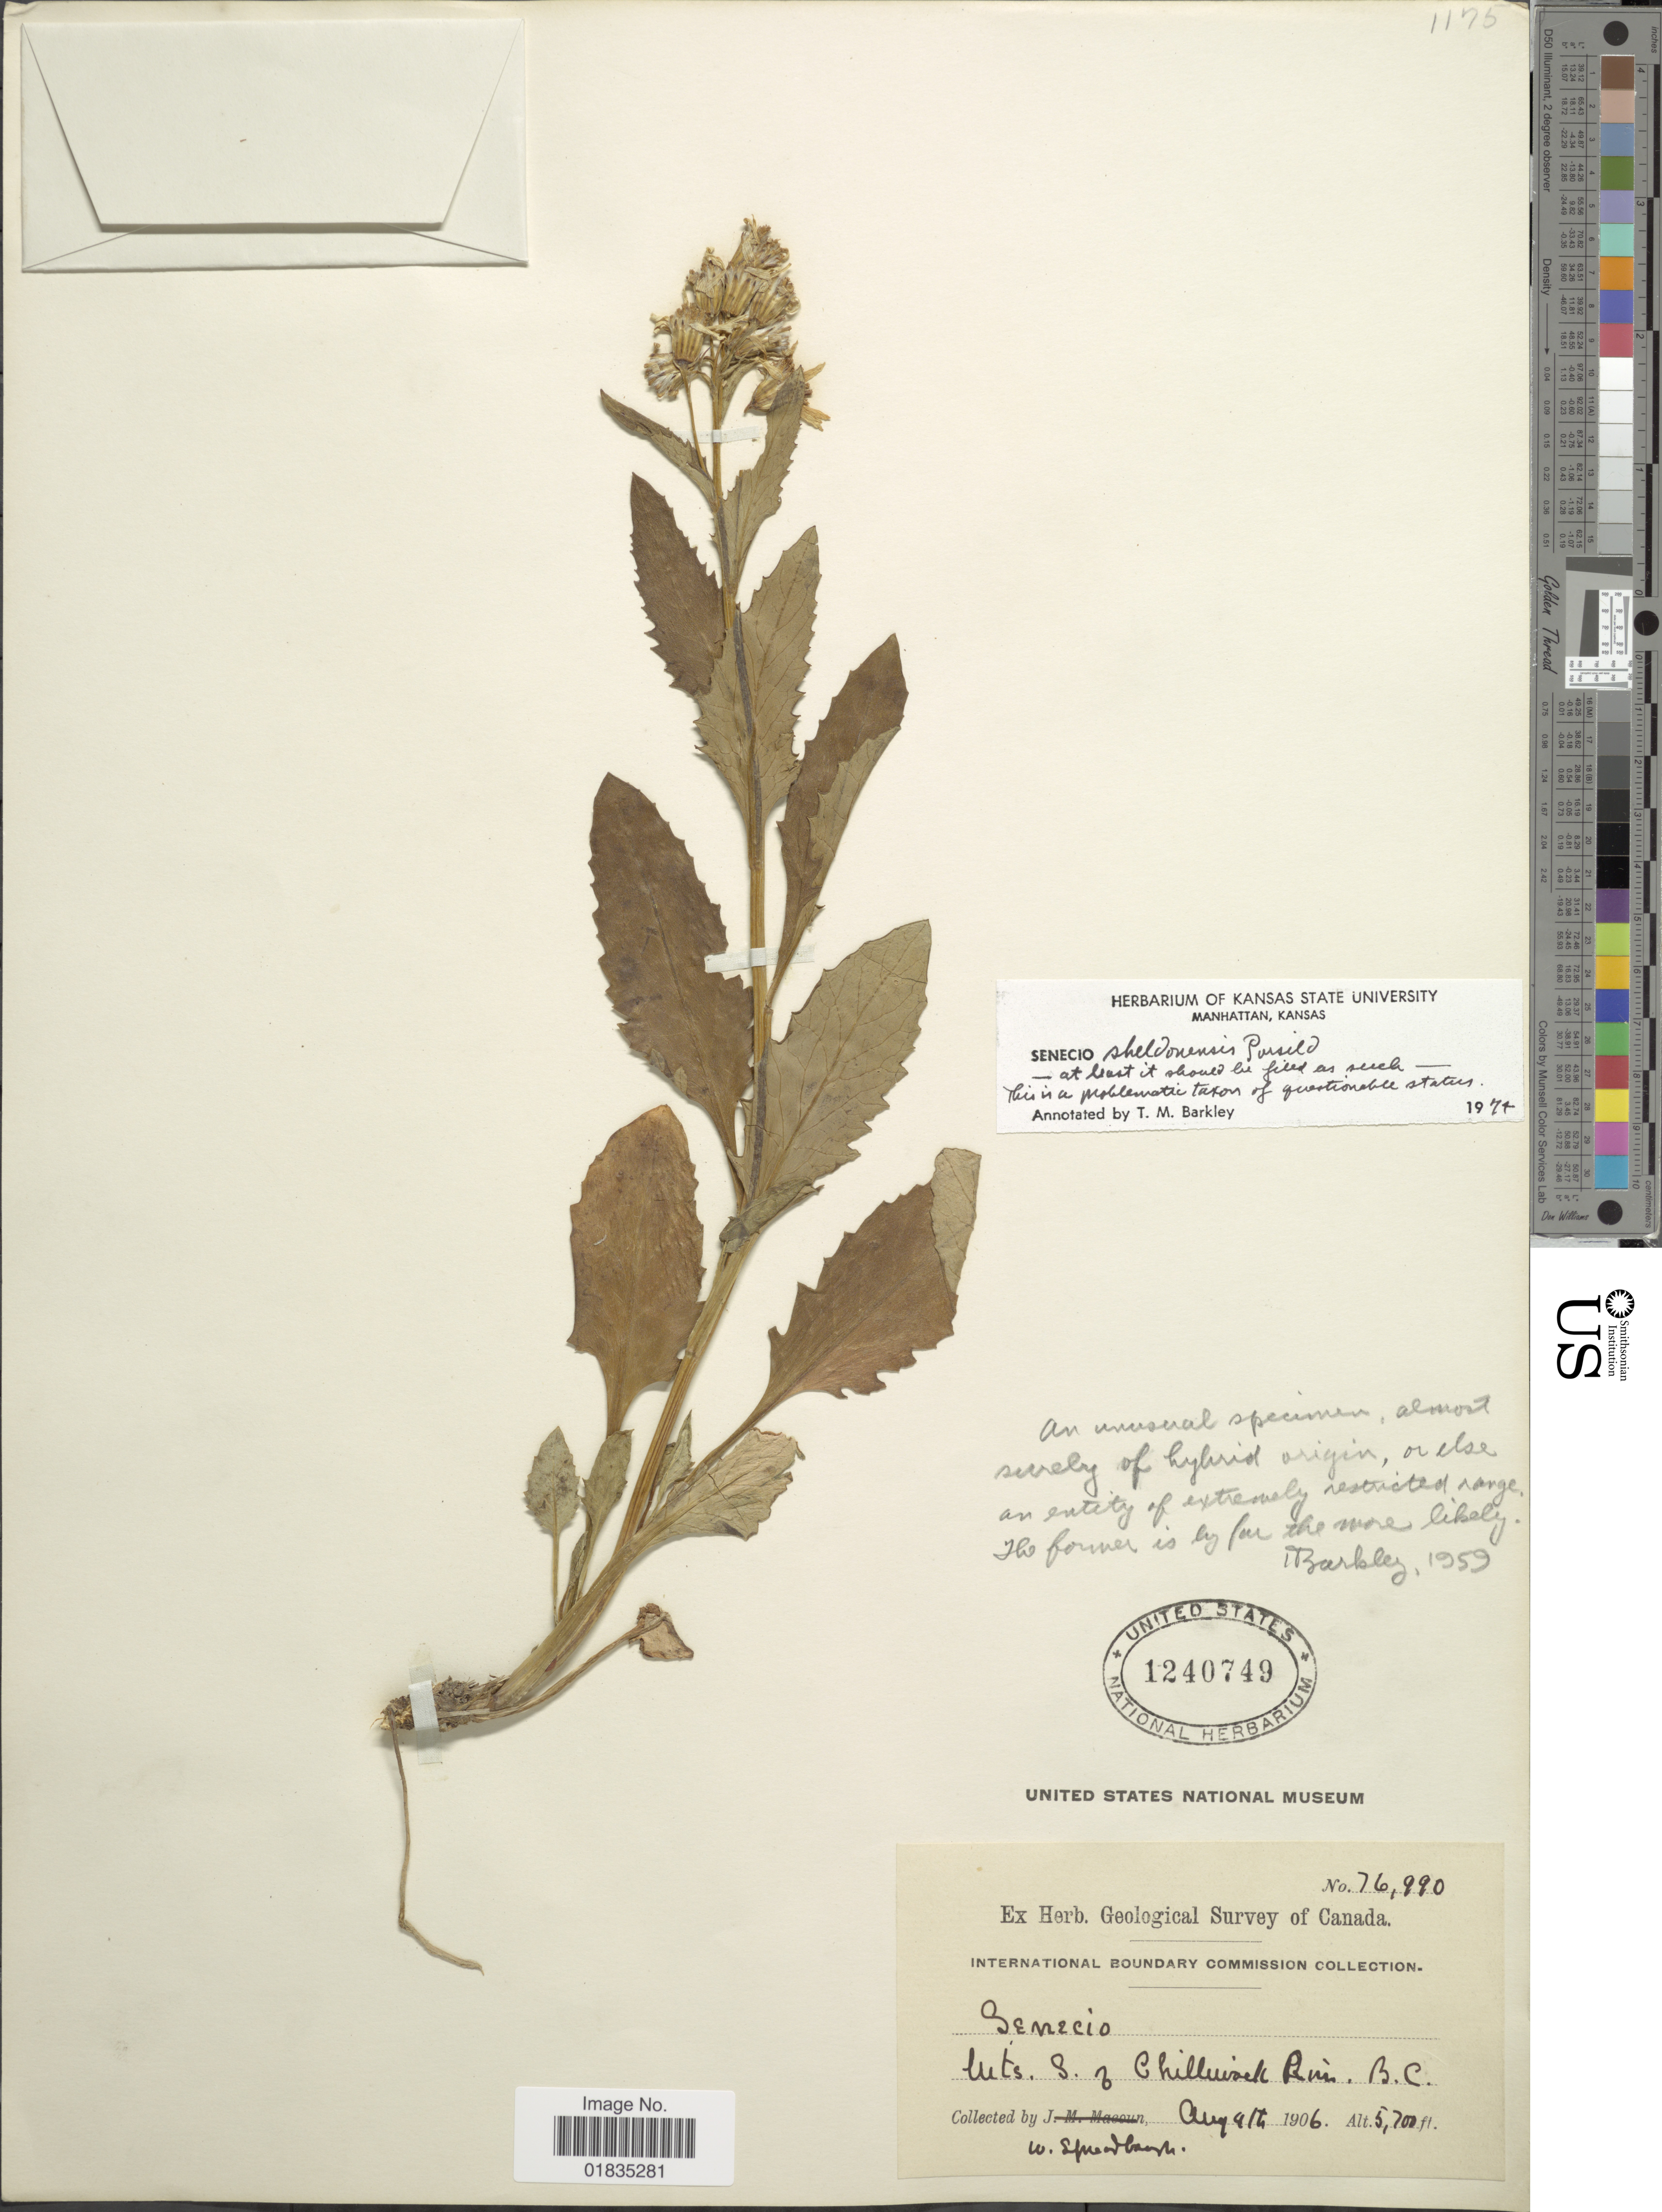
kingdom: Plantae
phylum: Tracheophyta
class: Magnoliopsida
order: Asterales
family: Asteraceae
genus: Senecio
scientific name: Senecio sheldonensis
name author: A.E. Porsild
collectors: W. Spreadborough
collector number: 76990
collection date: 1906-08-04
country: Canada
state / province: British Columbia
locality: Mts. S. of Chilliwack River.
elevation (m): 1737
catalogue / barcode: US 1240749